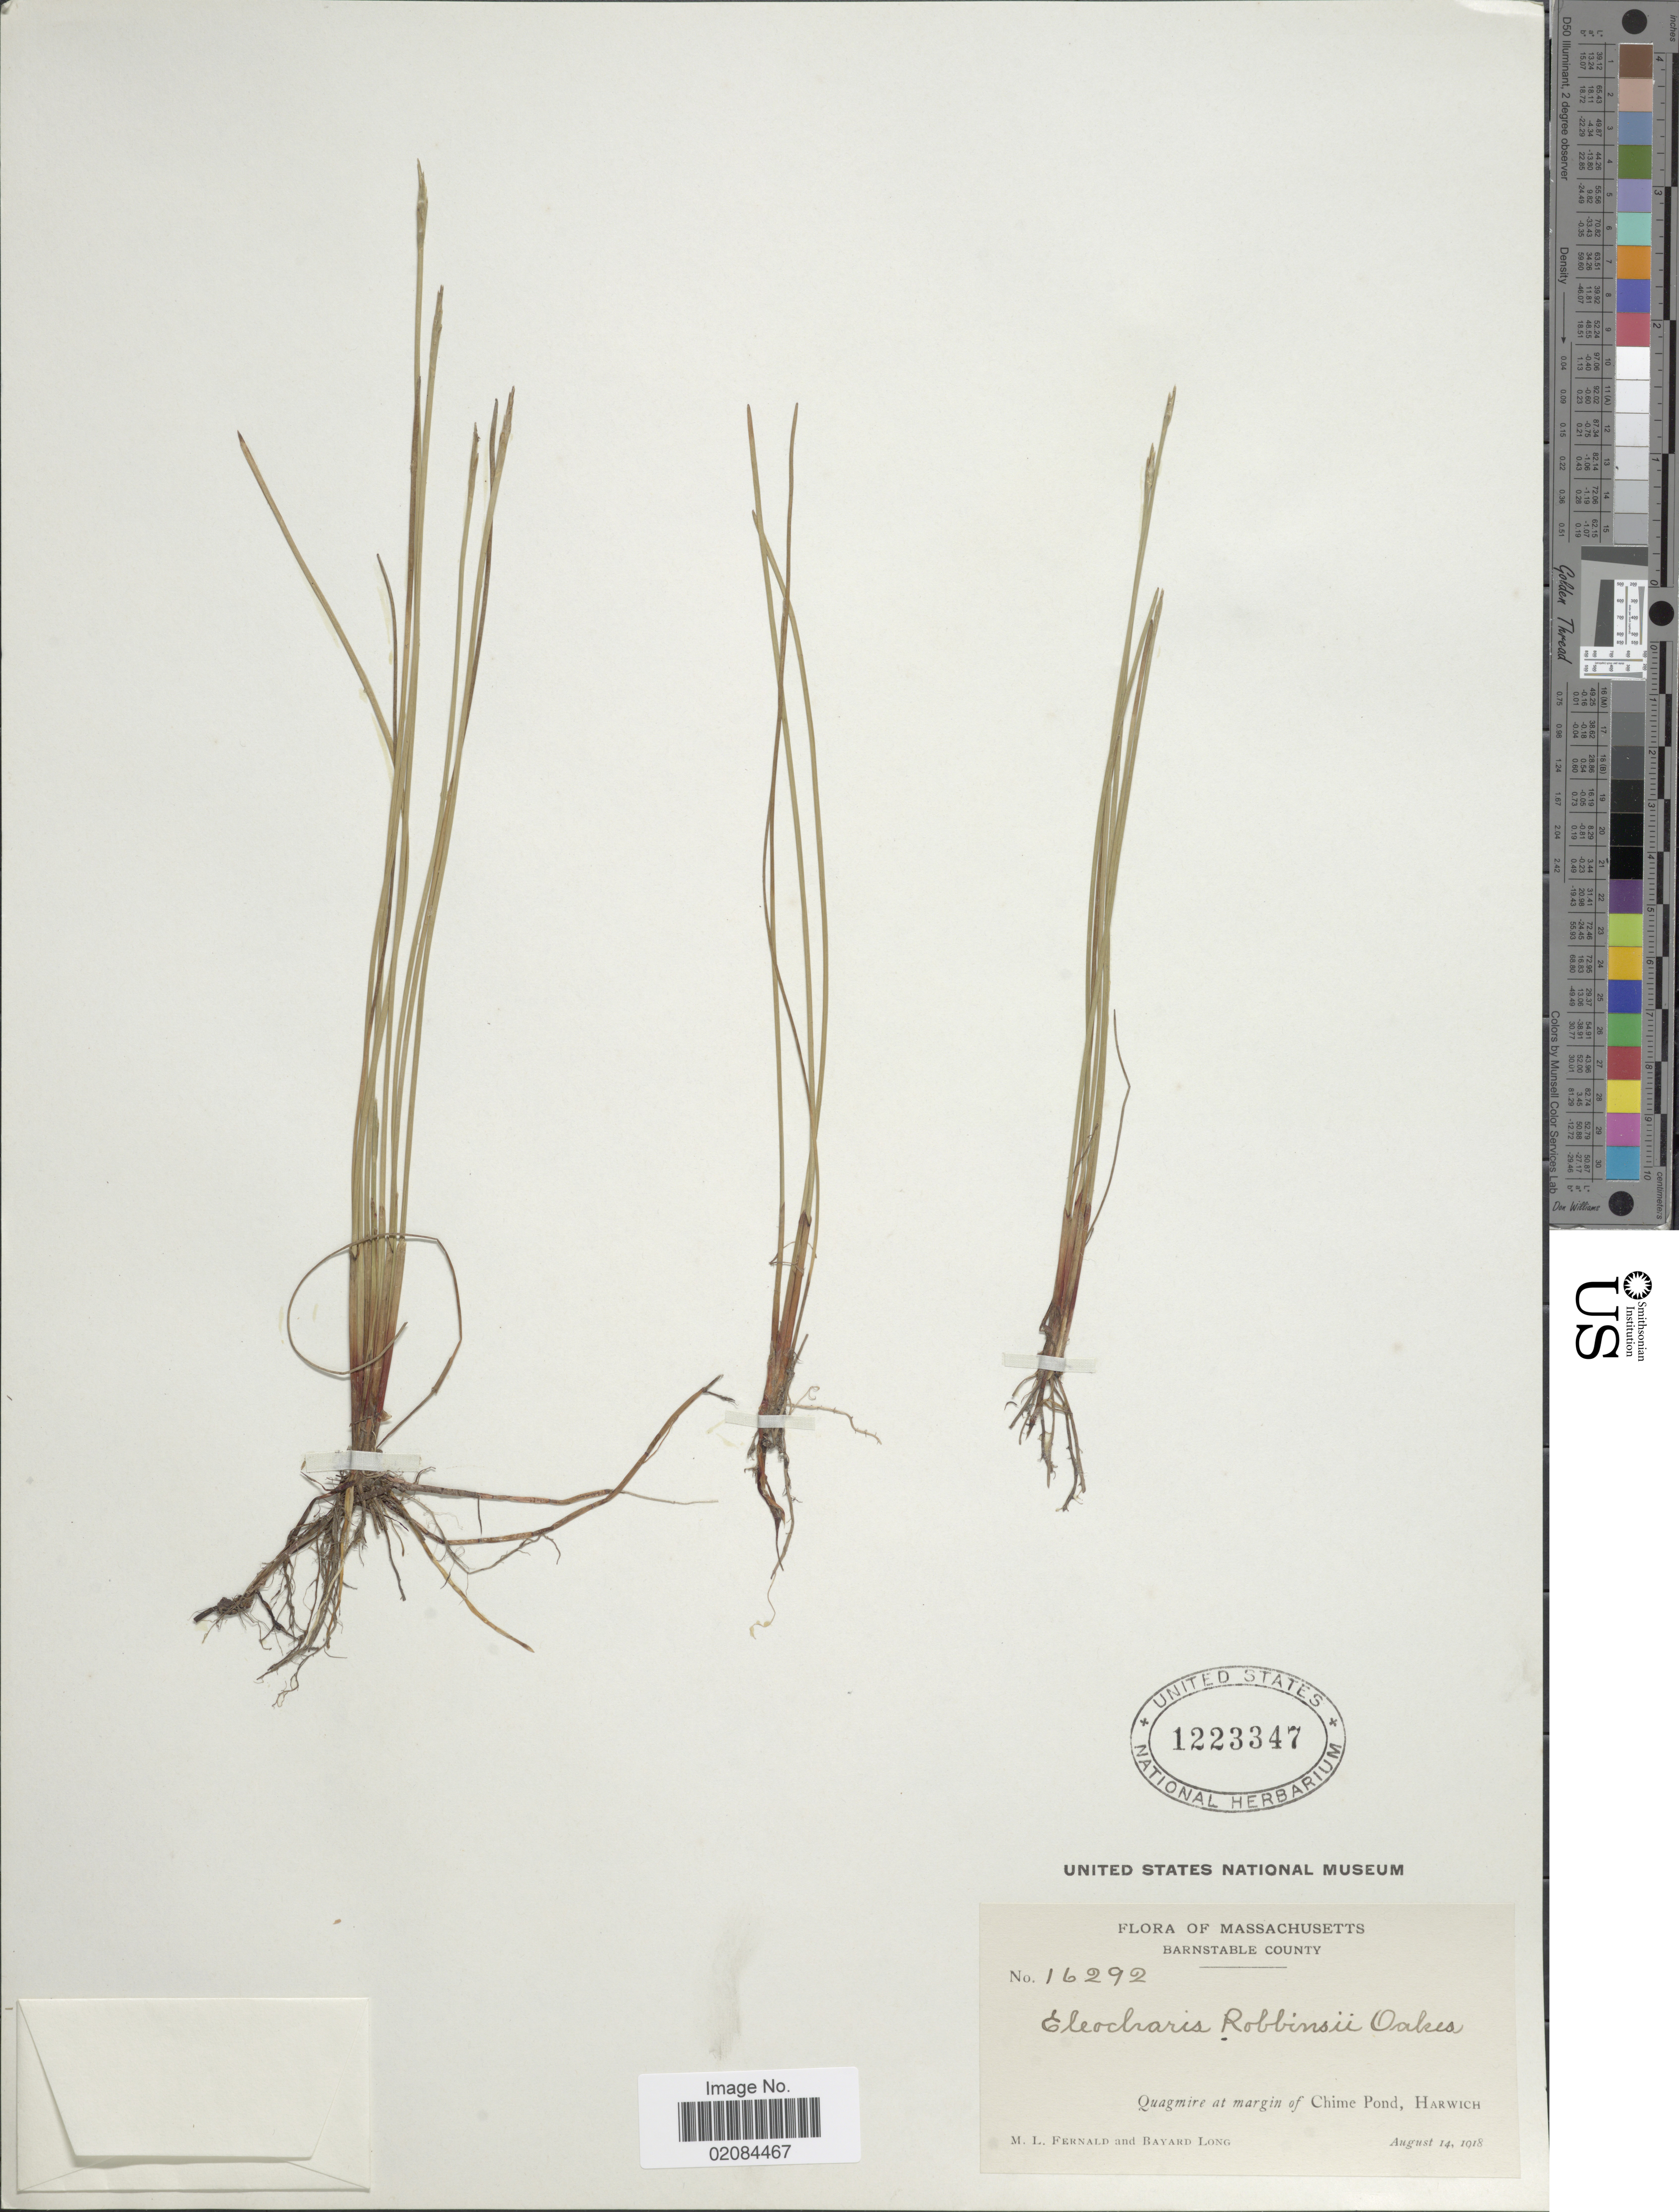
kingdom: Plantae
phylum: Tracheophyta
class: Liliopsida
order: Poales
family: Cyperaceae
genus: Eleocharis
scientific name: Eleocharis robbinsii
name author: Oakes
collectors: M. L. Fernald & B. Long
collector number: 16292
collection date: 1918-08-14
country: United States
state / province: Massachusetts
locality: Barnstable County, Quagmire at margin of Chime Pond, Harwich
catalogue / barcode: US 1223347